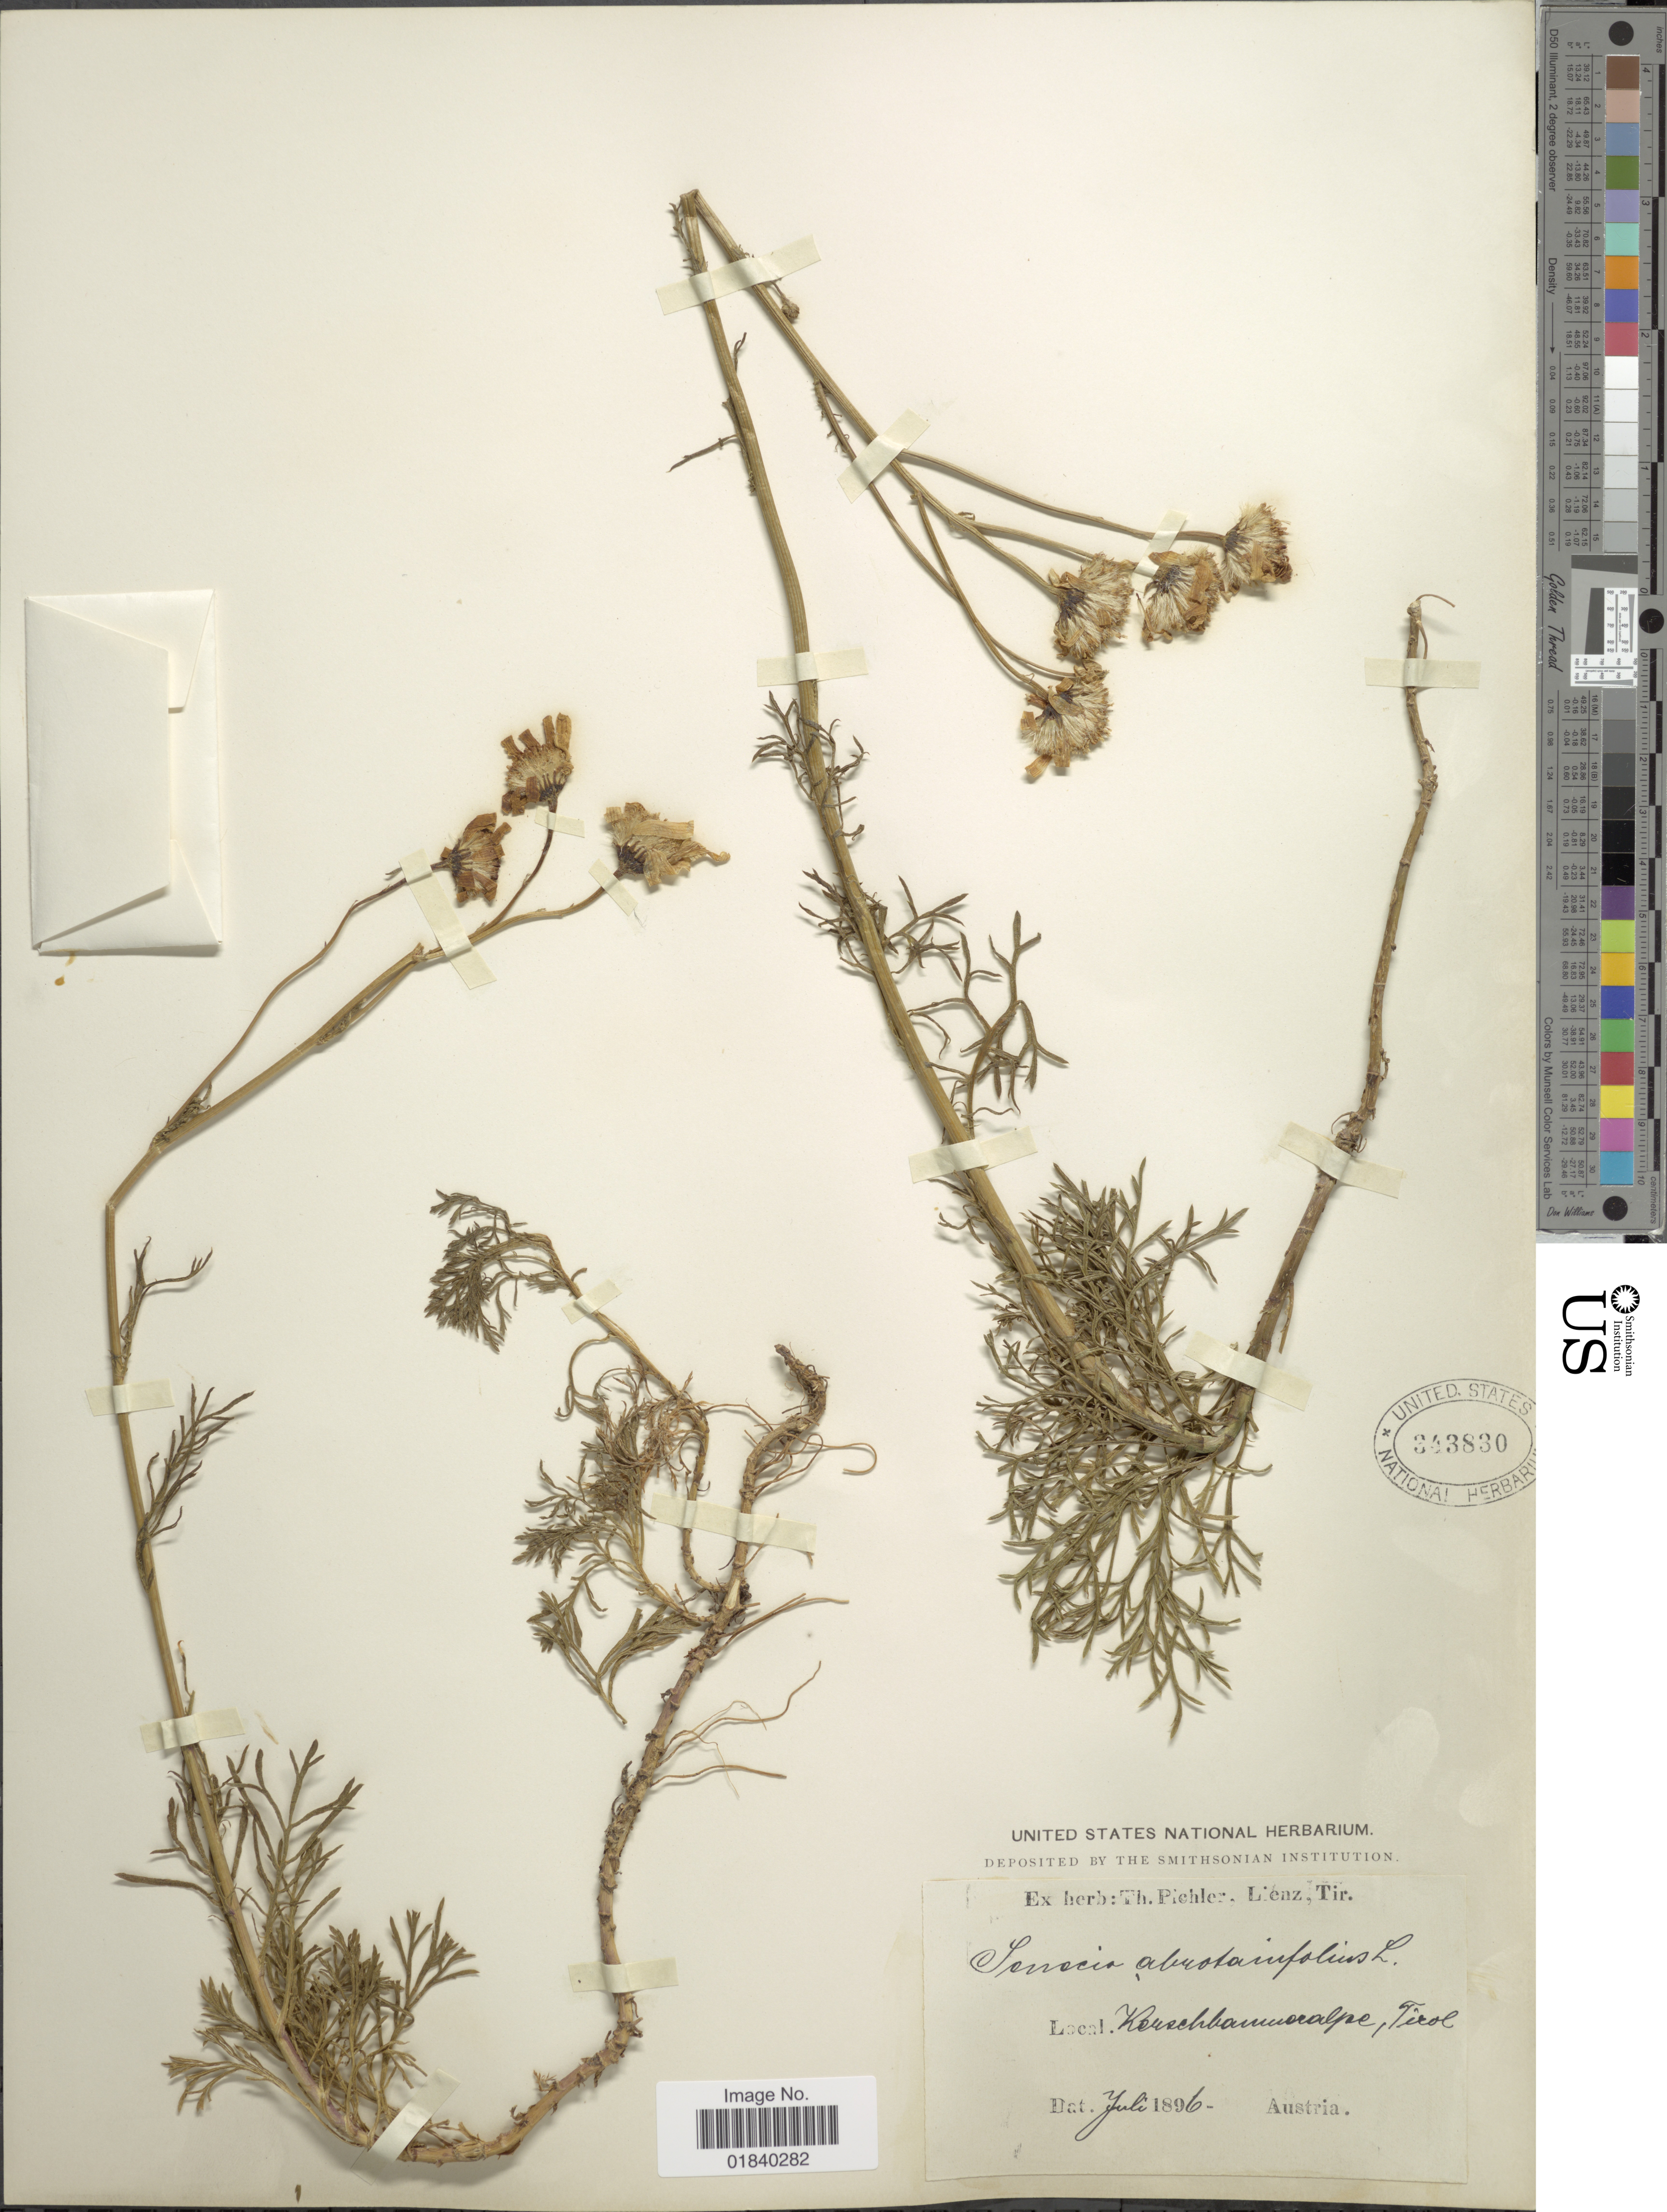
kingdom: Plantae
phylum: Tracheophyta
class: Magnoliopsida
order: Asterales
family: Asteraceae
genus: Jacobaea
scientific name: Jacobaea abrotanifolia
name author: (L.) Moench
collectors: ex herb. T. Pichler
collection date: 1896-07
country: Austria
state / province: Tirol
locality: Kerschbaumeralpe, Tirol.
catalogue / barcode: US 343830